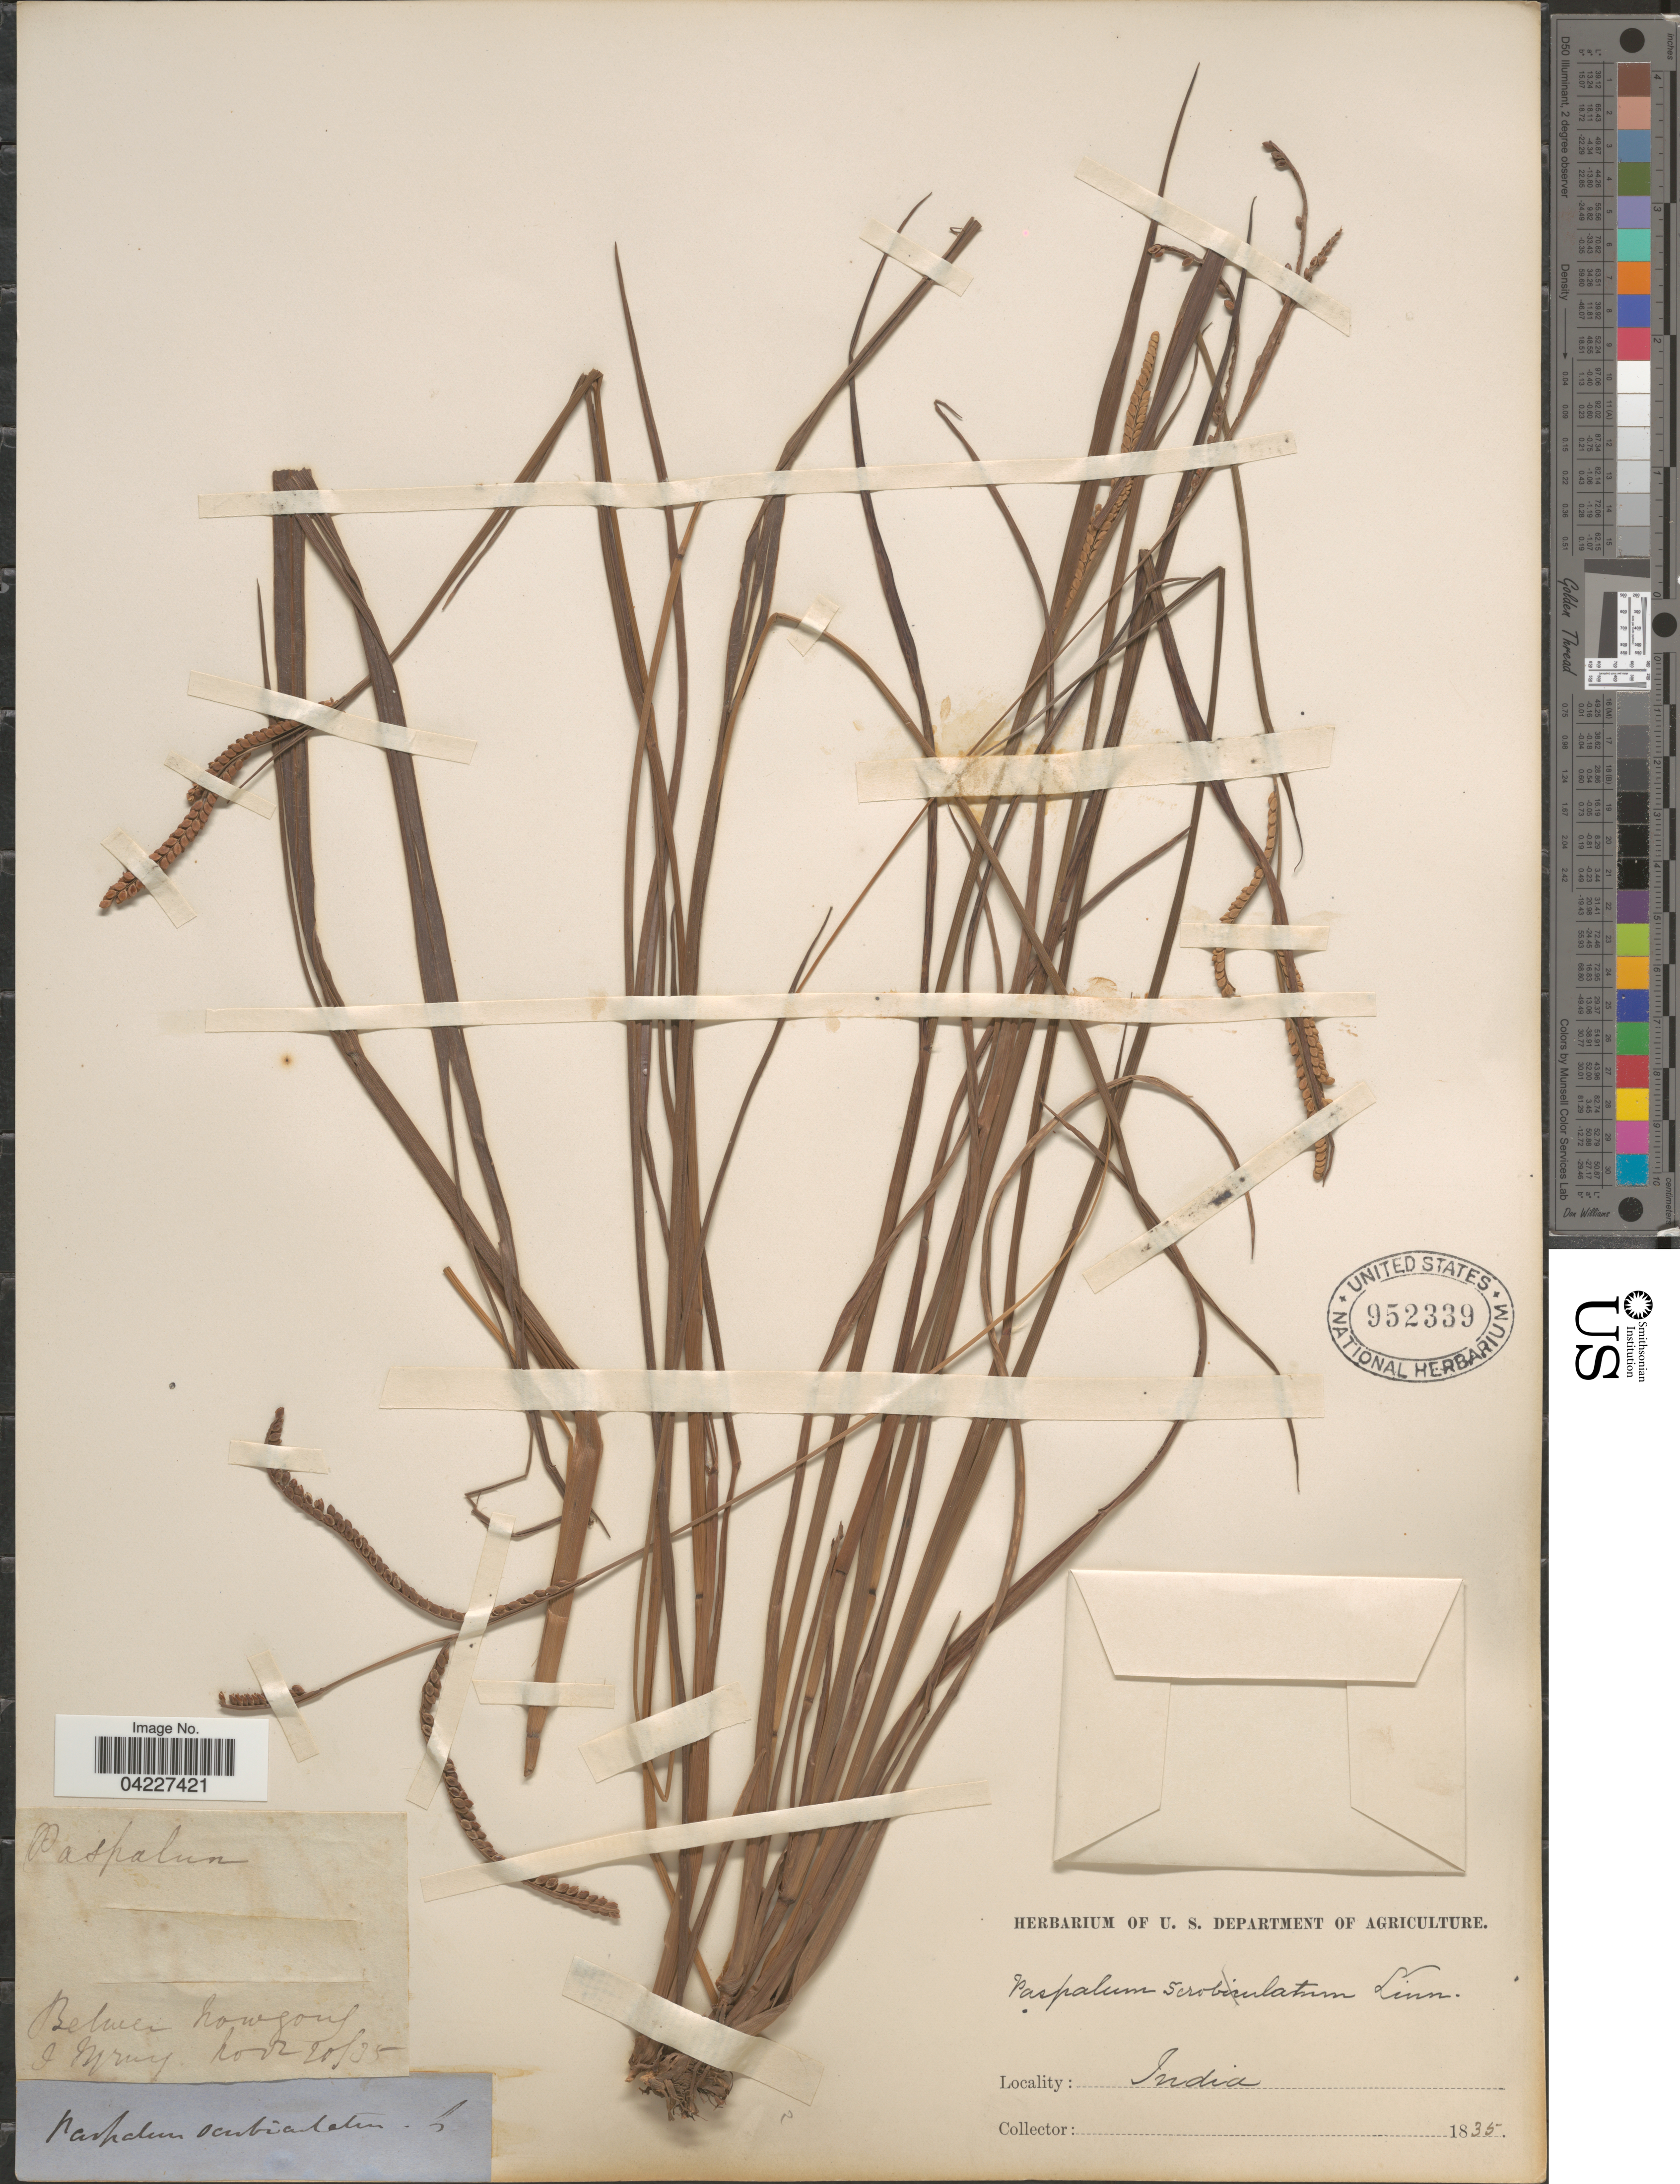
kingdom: Plantae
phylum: Tracheophyta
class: Liliopsida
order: Poales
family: Poaceae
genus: Paspalum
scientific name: Paspalum scrobiculatum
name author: L.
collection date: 1835-11-20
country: India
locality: Between [illegible text].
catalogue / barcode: US 952339